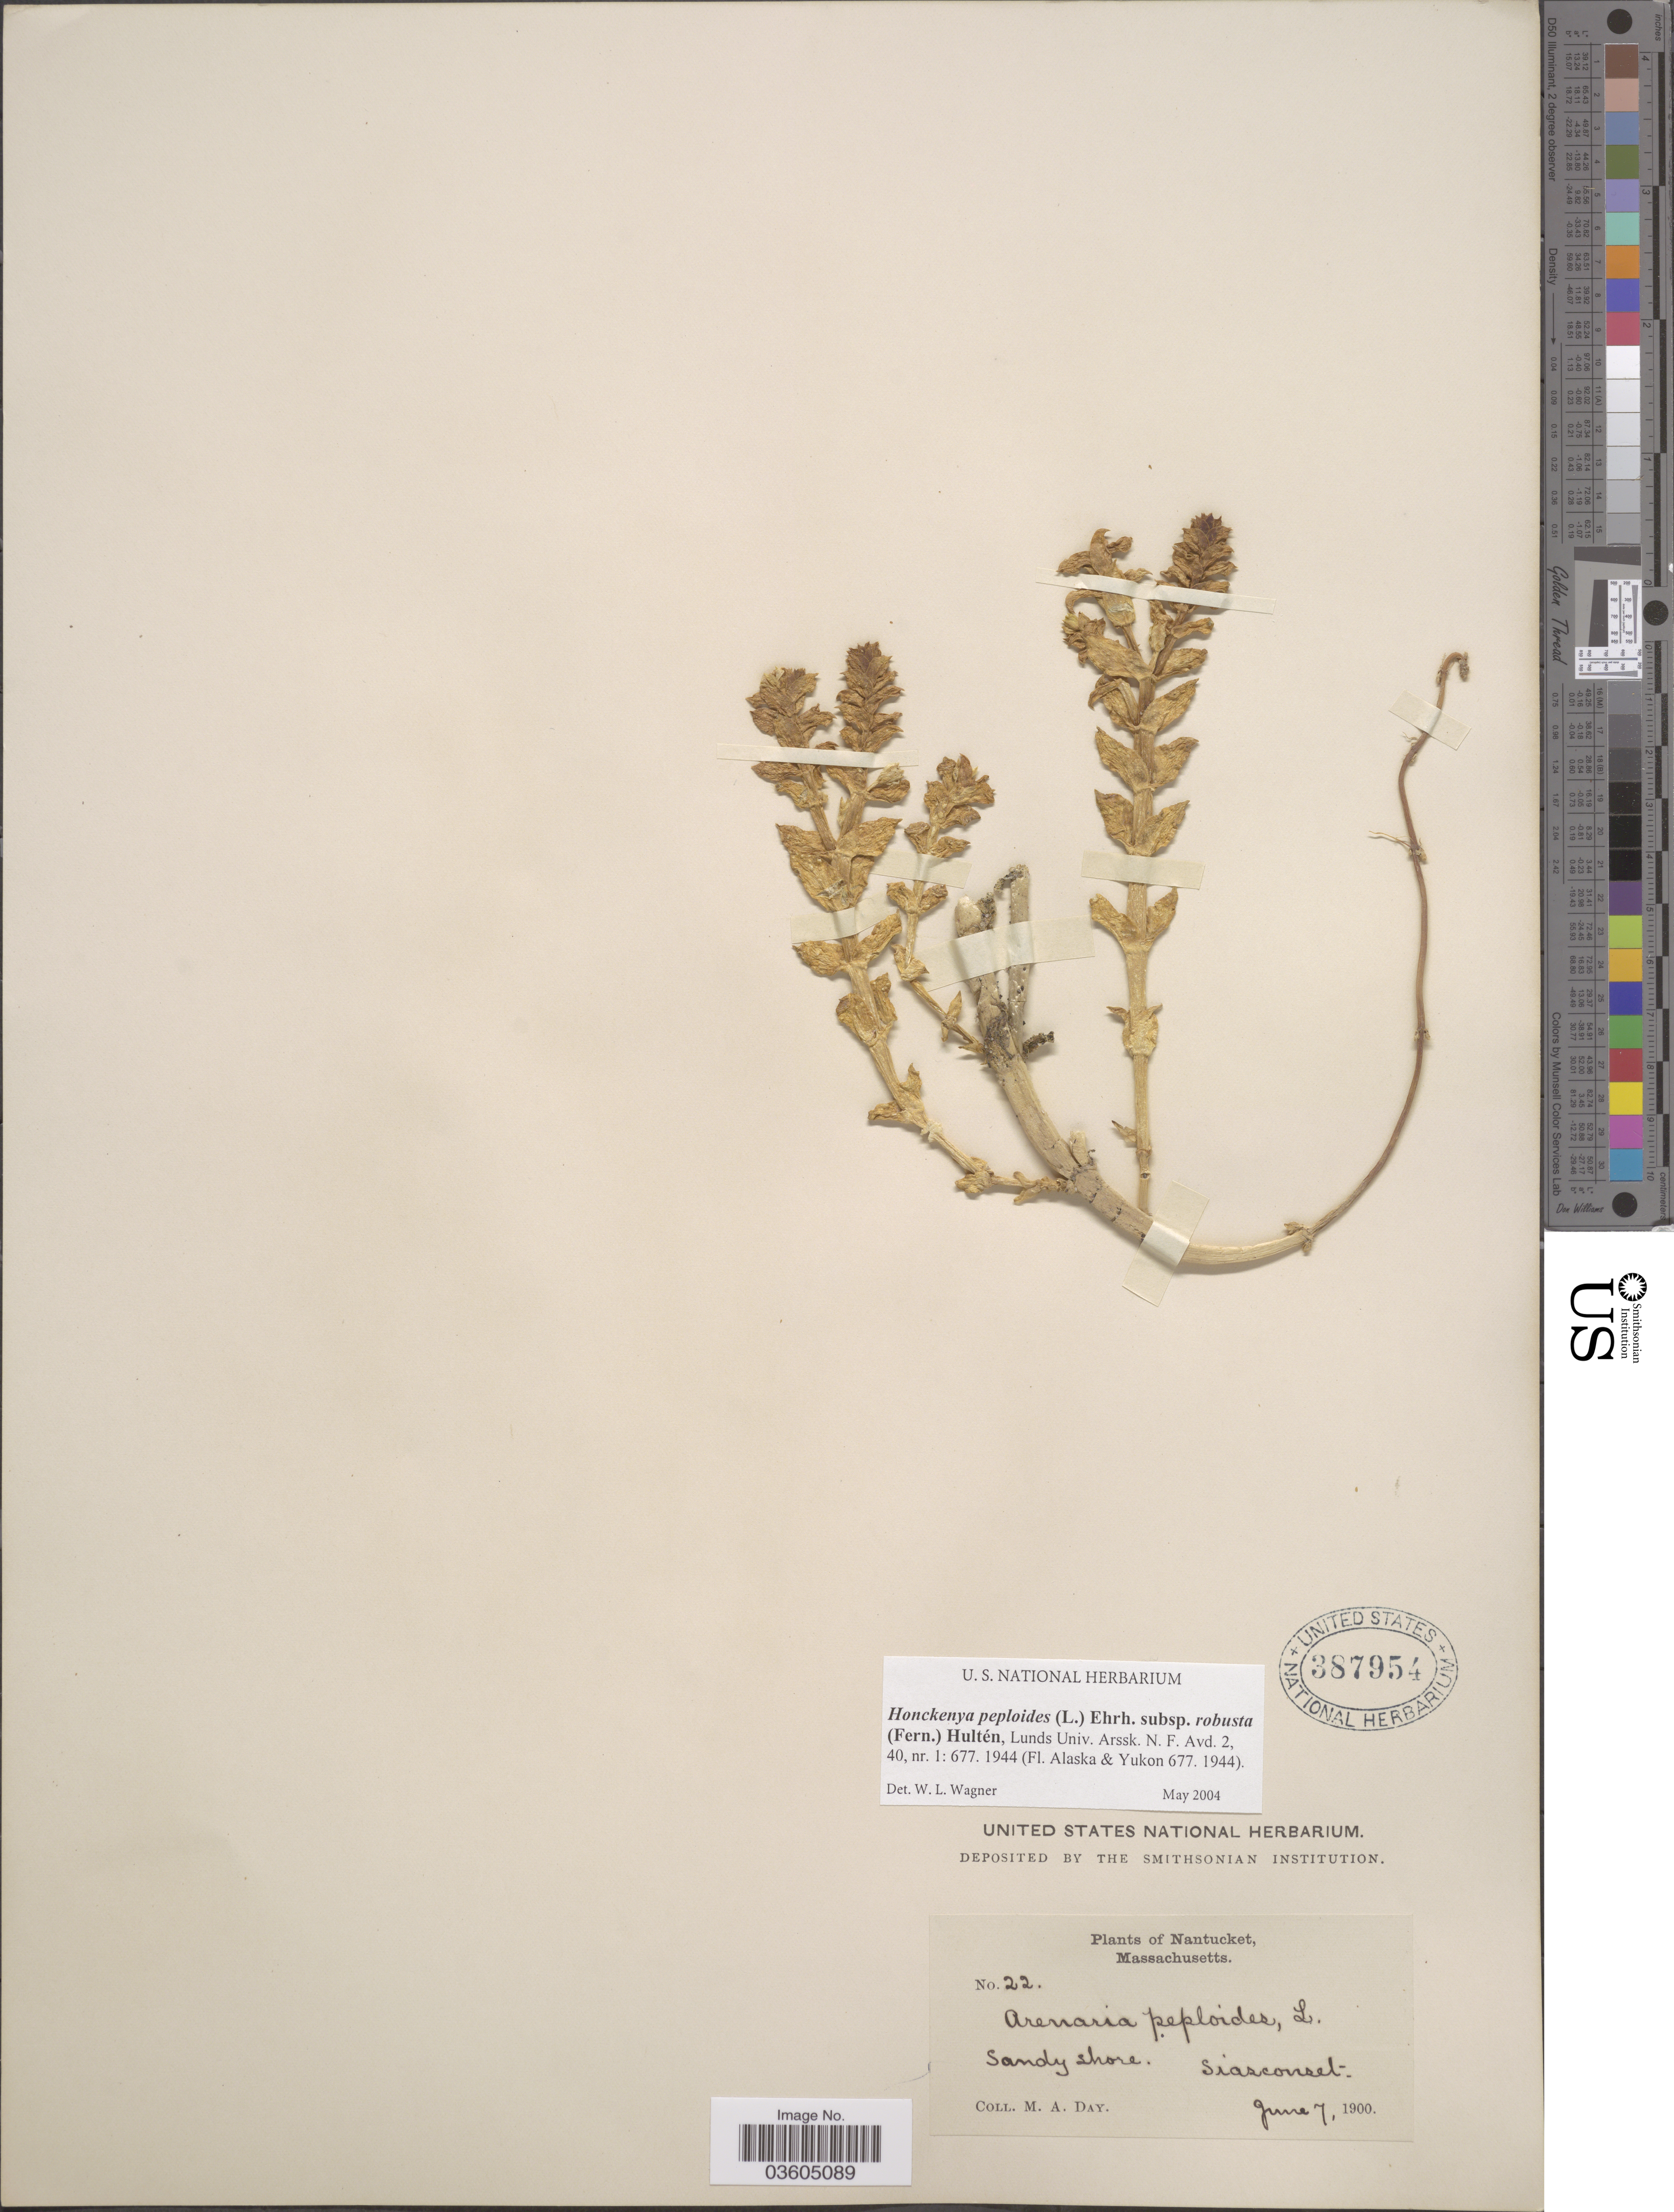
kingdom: Plantae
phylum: Tracheophyta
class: Magnoliopsida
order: Caryophyllales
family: Caryophyllaceae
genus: Honckenya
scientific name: Honckenya peploides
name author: (L.) Ehrh.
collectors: M. Day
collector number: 22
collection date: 1900-06-07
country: United States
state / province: Massachusetts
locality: Nantucket. Siasconset.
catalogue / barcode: US 387954